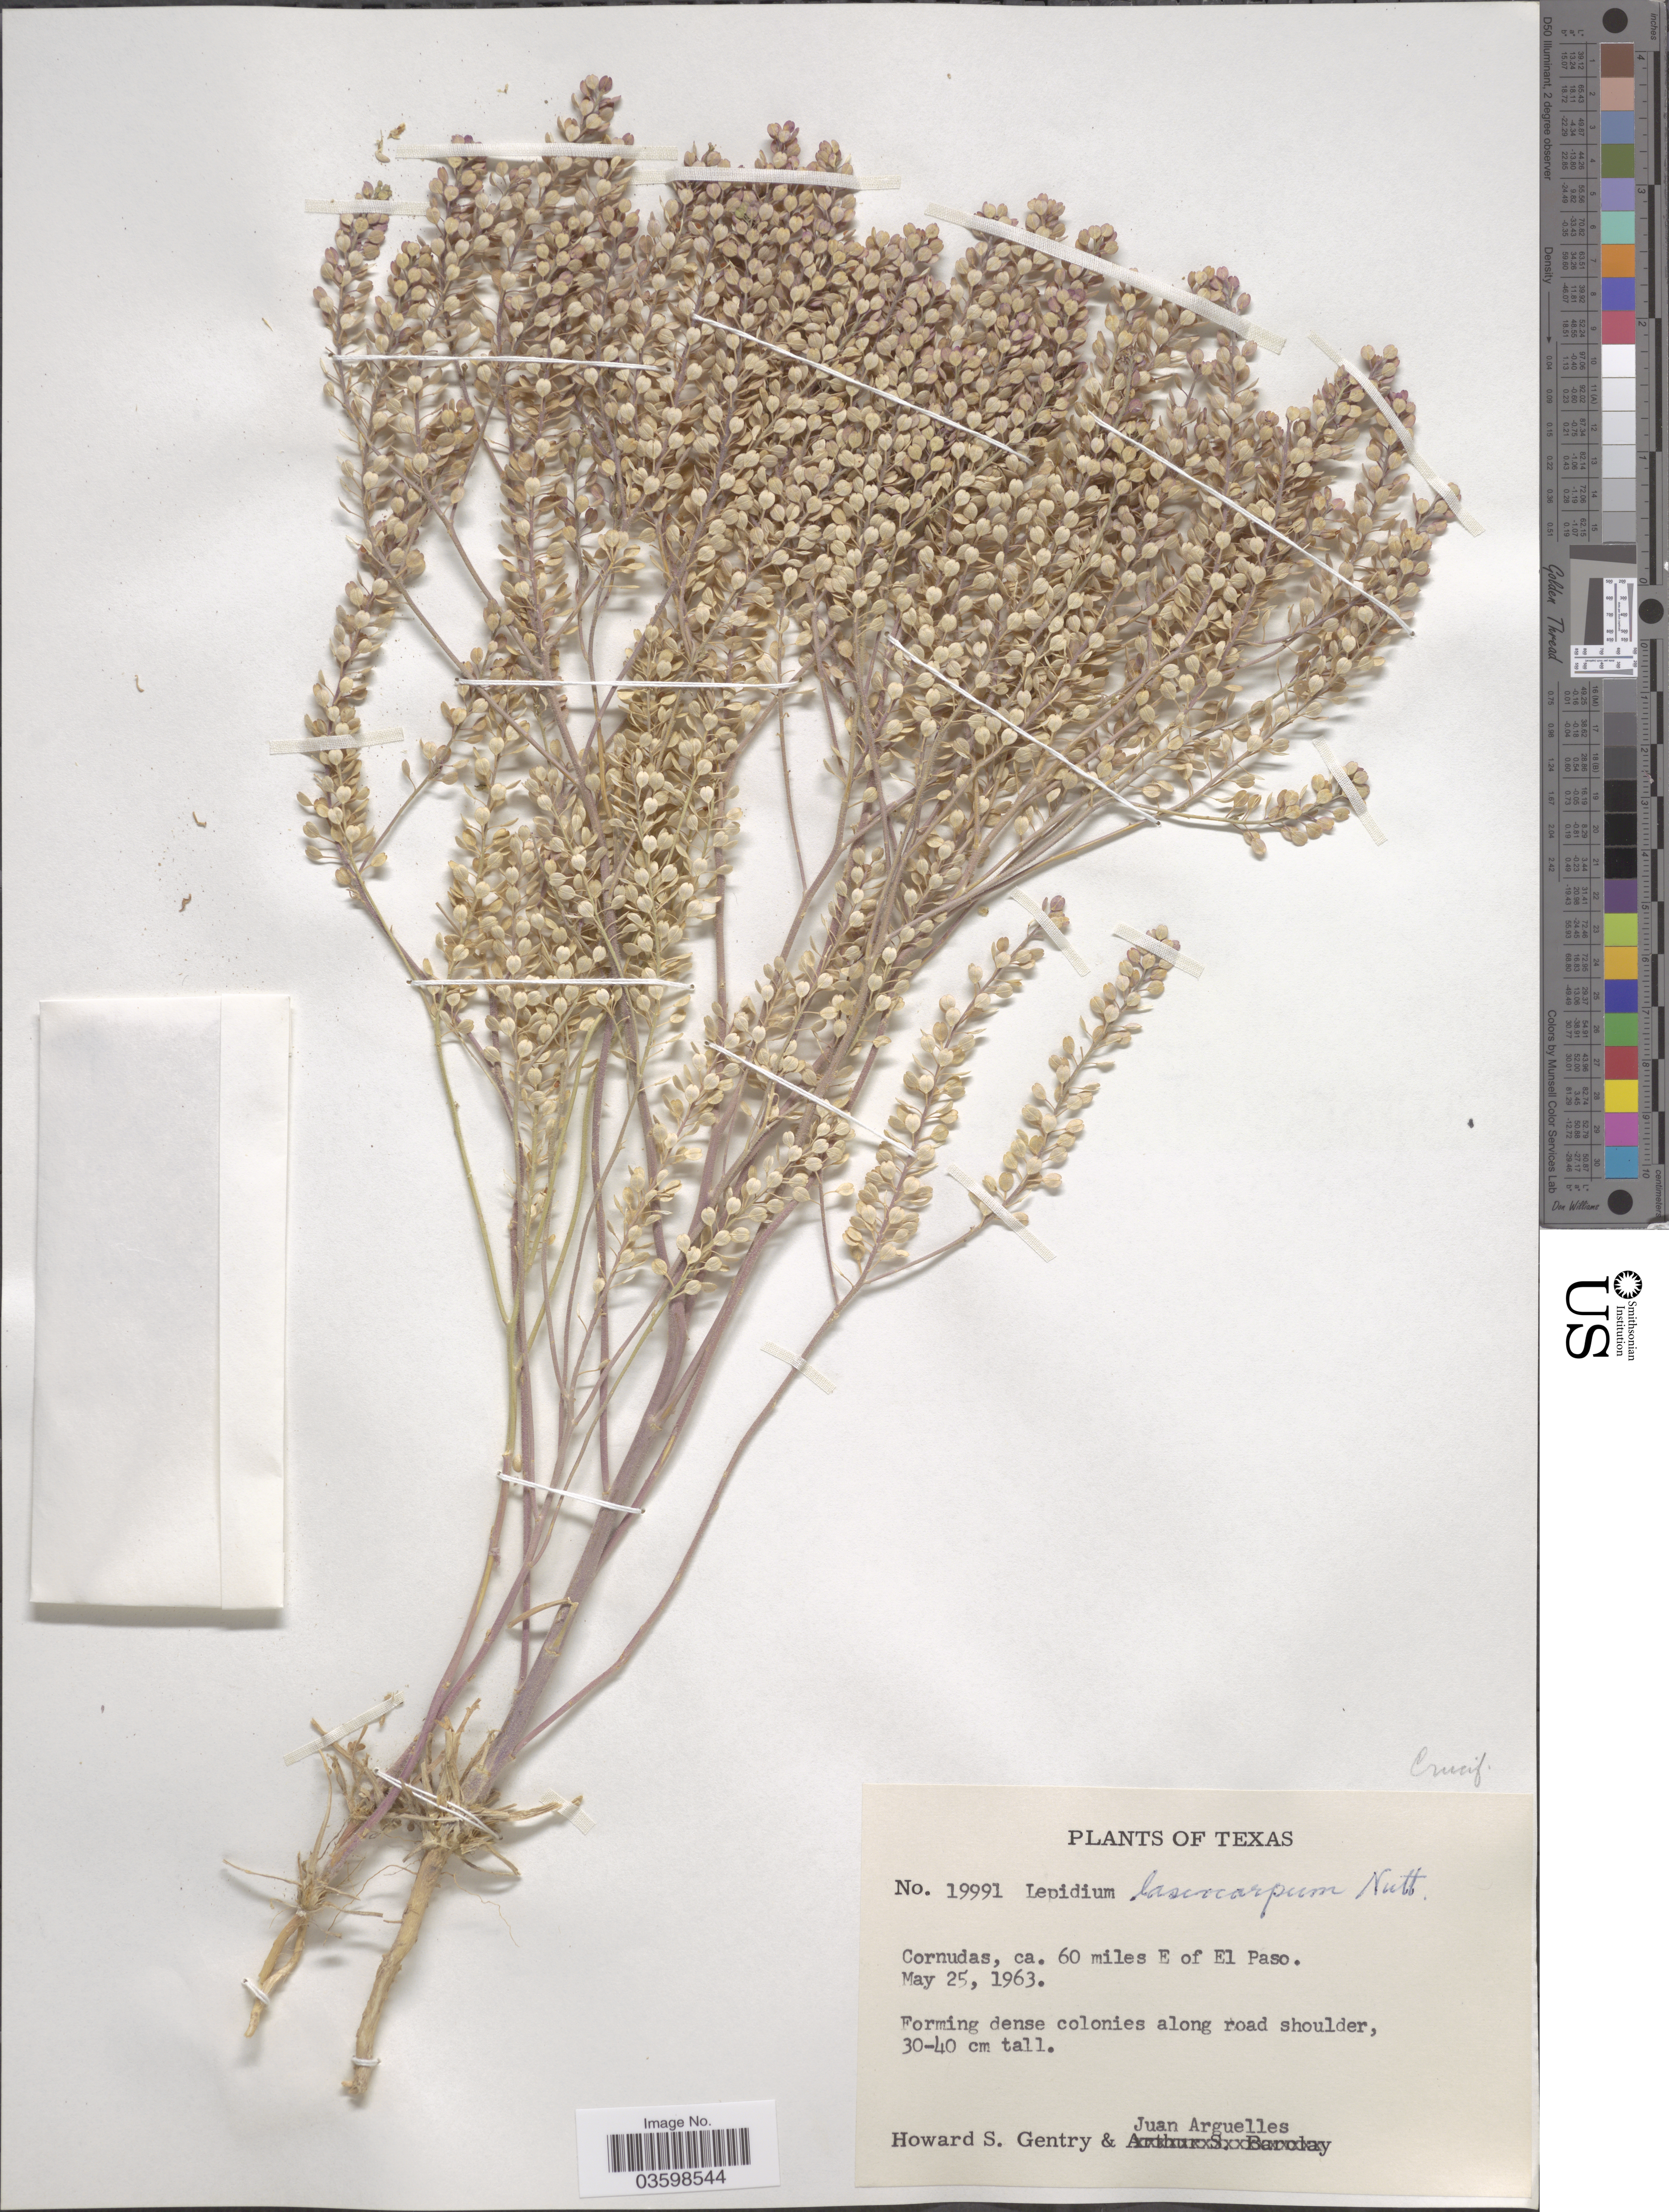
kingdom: Plantae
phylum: Tracheophyta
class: Magnoliopsida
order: Brassicales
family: Brassicaceae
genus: Lepidium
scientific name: Lepidium lasiocarpum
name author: Nutt.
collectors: H. S. Gentry & J. Arguelles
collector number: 19991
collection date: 1963-05-25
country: United States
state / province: Texas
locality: Cornudas, ca. 60 miles E of El Paso.